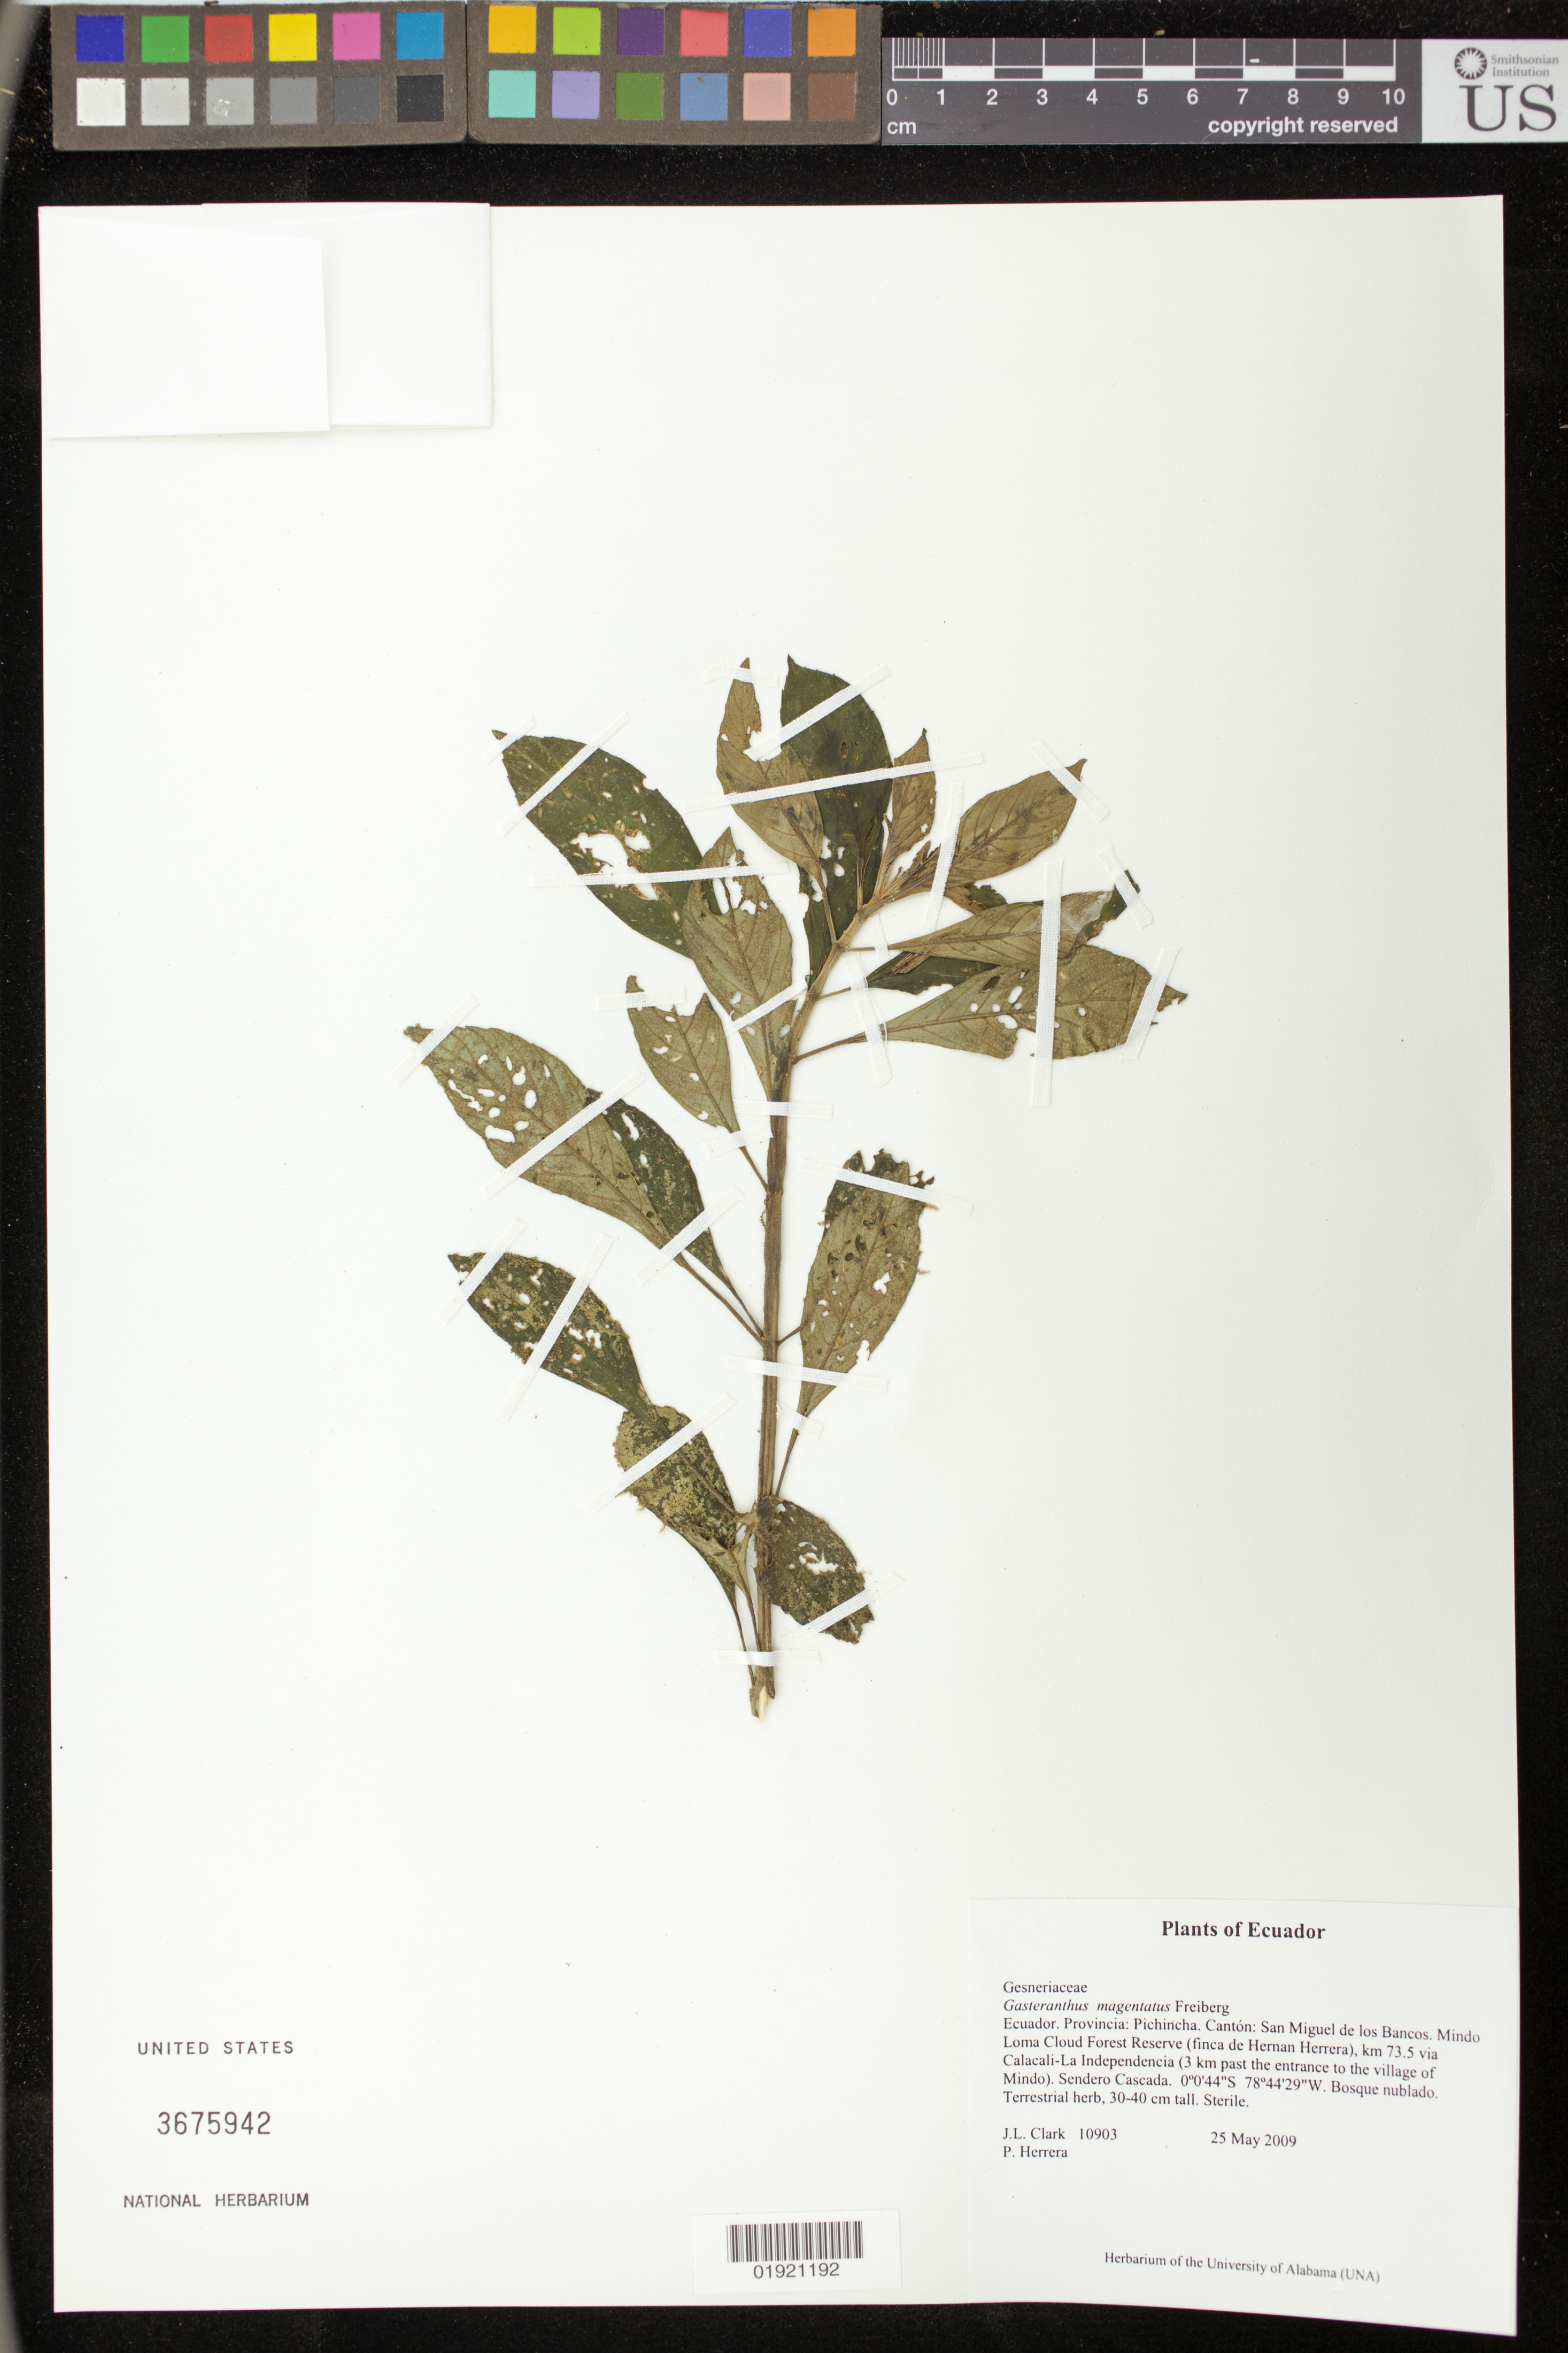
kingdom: Plantae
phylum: Tracheophyta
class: Magnoliopsida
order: Lamiales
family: Gesneriaceae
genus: Gasteranthus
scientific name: Gasteranthus magentatus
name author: M. Freiberg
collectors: J. L. Clark & Herrera, P.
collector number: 10903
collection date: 2009-05-25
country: Ecuador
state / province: Pichincha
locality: Canton: San Miguel de los Bancos. Mindo Loma Cloud Forest Reserve (finca de Hernan Herrera), km 73.5 via Calacali-La Independencia (3 km past the entrance to the village of Mindo). Sendero Cascada.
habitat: Bosque nublado.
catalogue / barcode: US 3675942